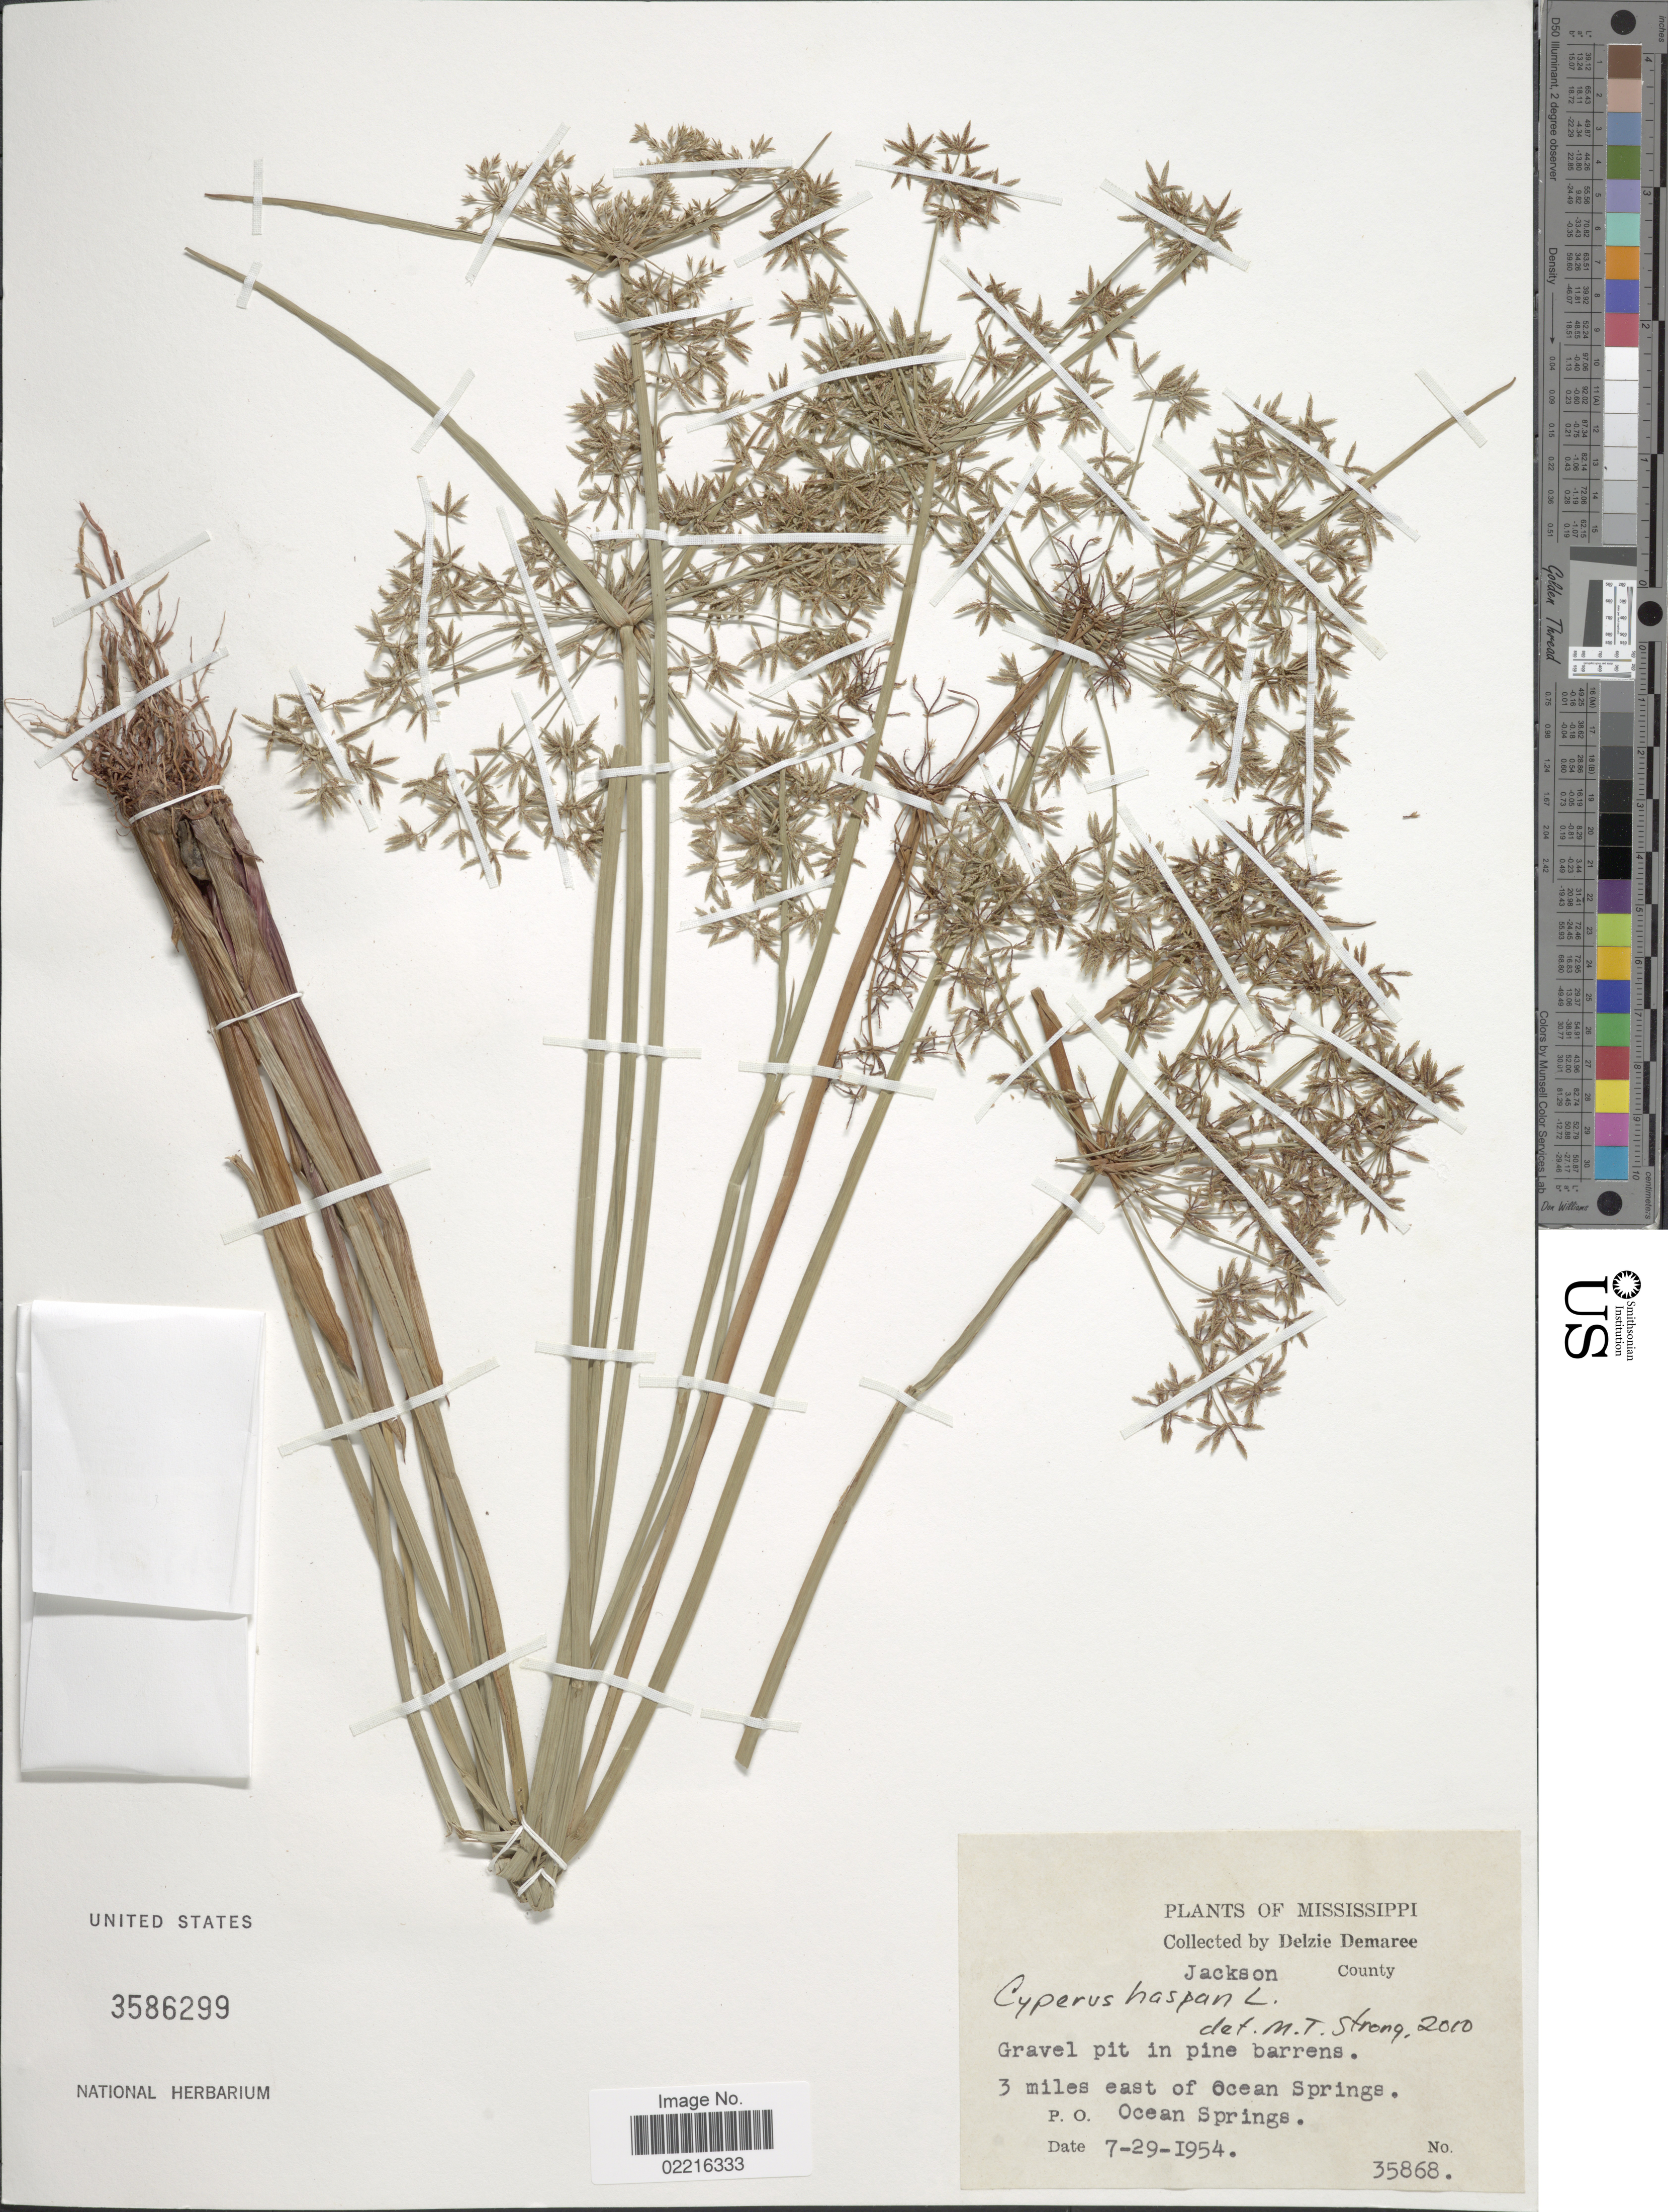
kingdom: Plantae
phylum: Tracheophyta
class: Liliopsida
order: Poales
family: Cyperaceae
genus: Cyperus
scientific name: Cyperus haspan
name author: L.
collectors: D. Demaree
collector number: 35868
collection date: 1954-07-29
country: United States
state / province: Mississippi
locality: Jackson County, 3 miles east of Ocean Springs, P.O. Ocean Springs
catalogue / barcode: US 3586299